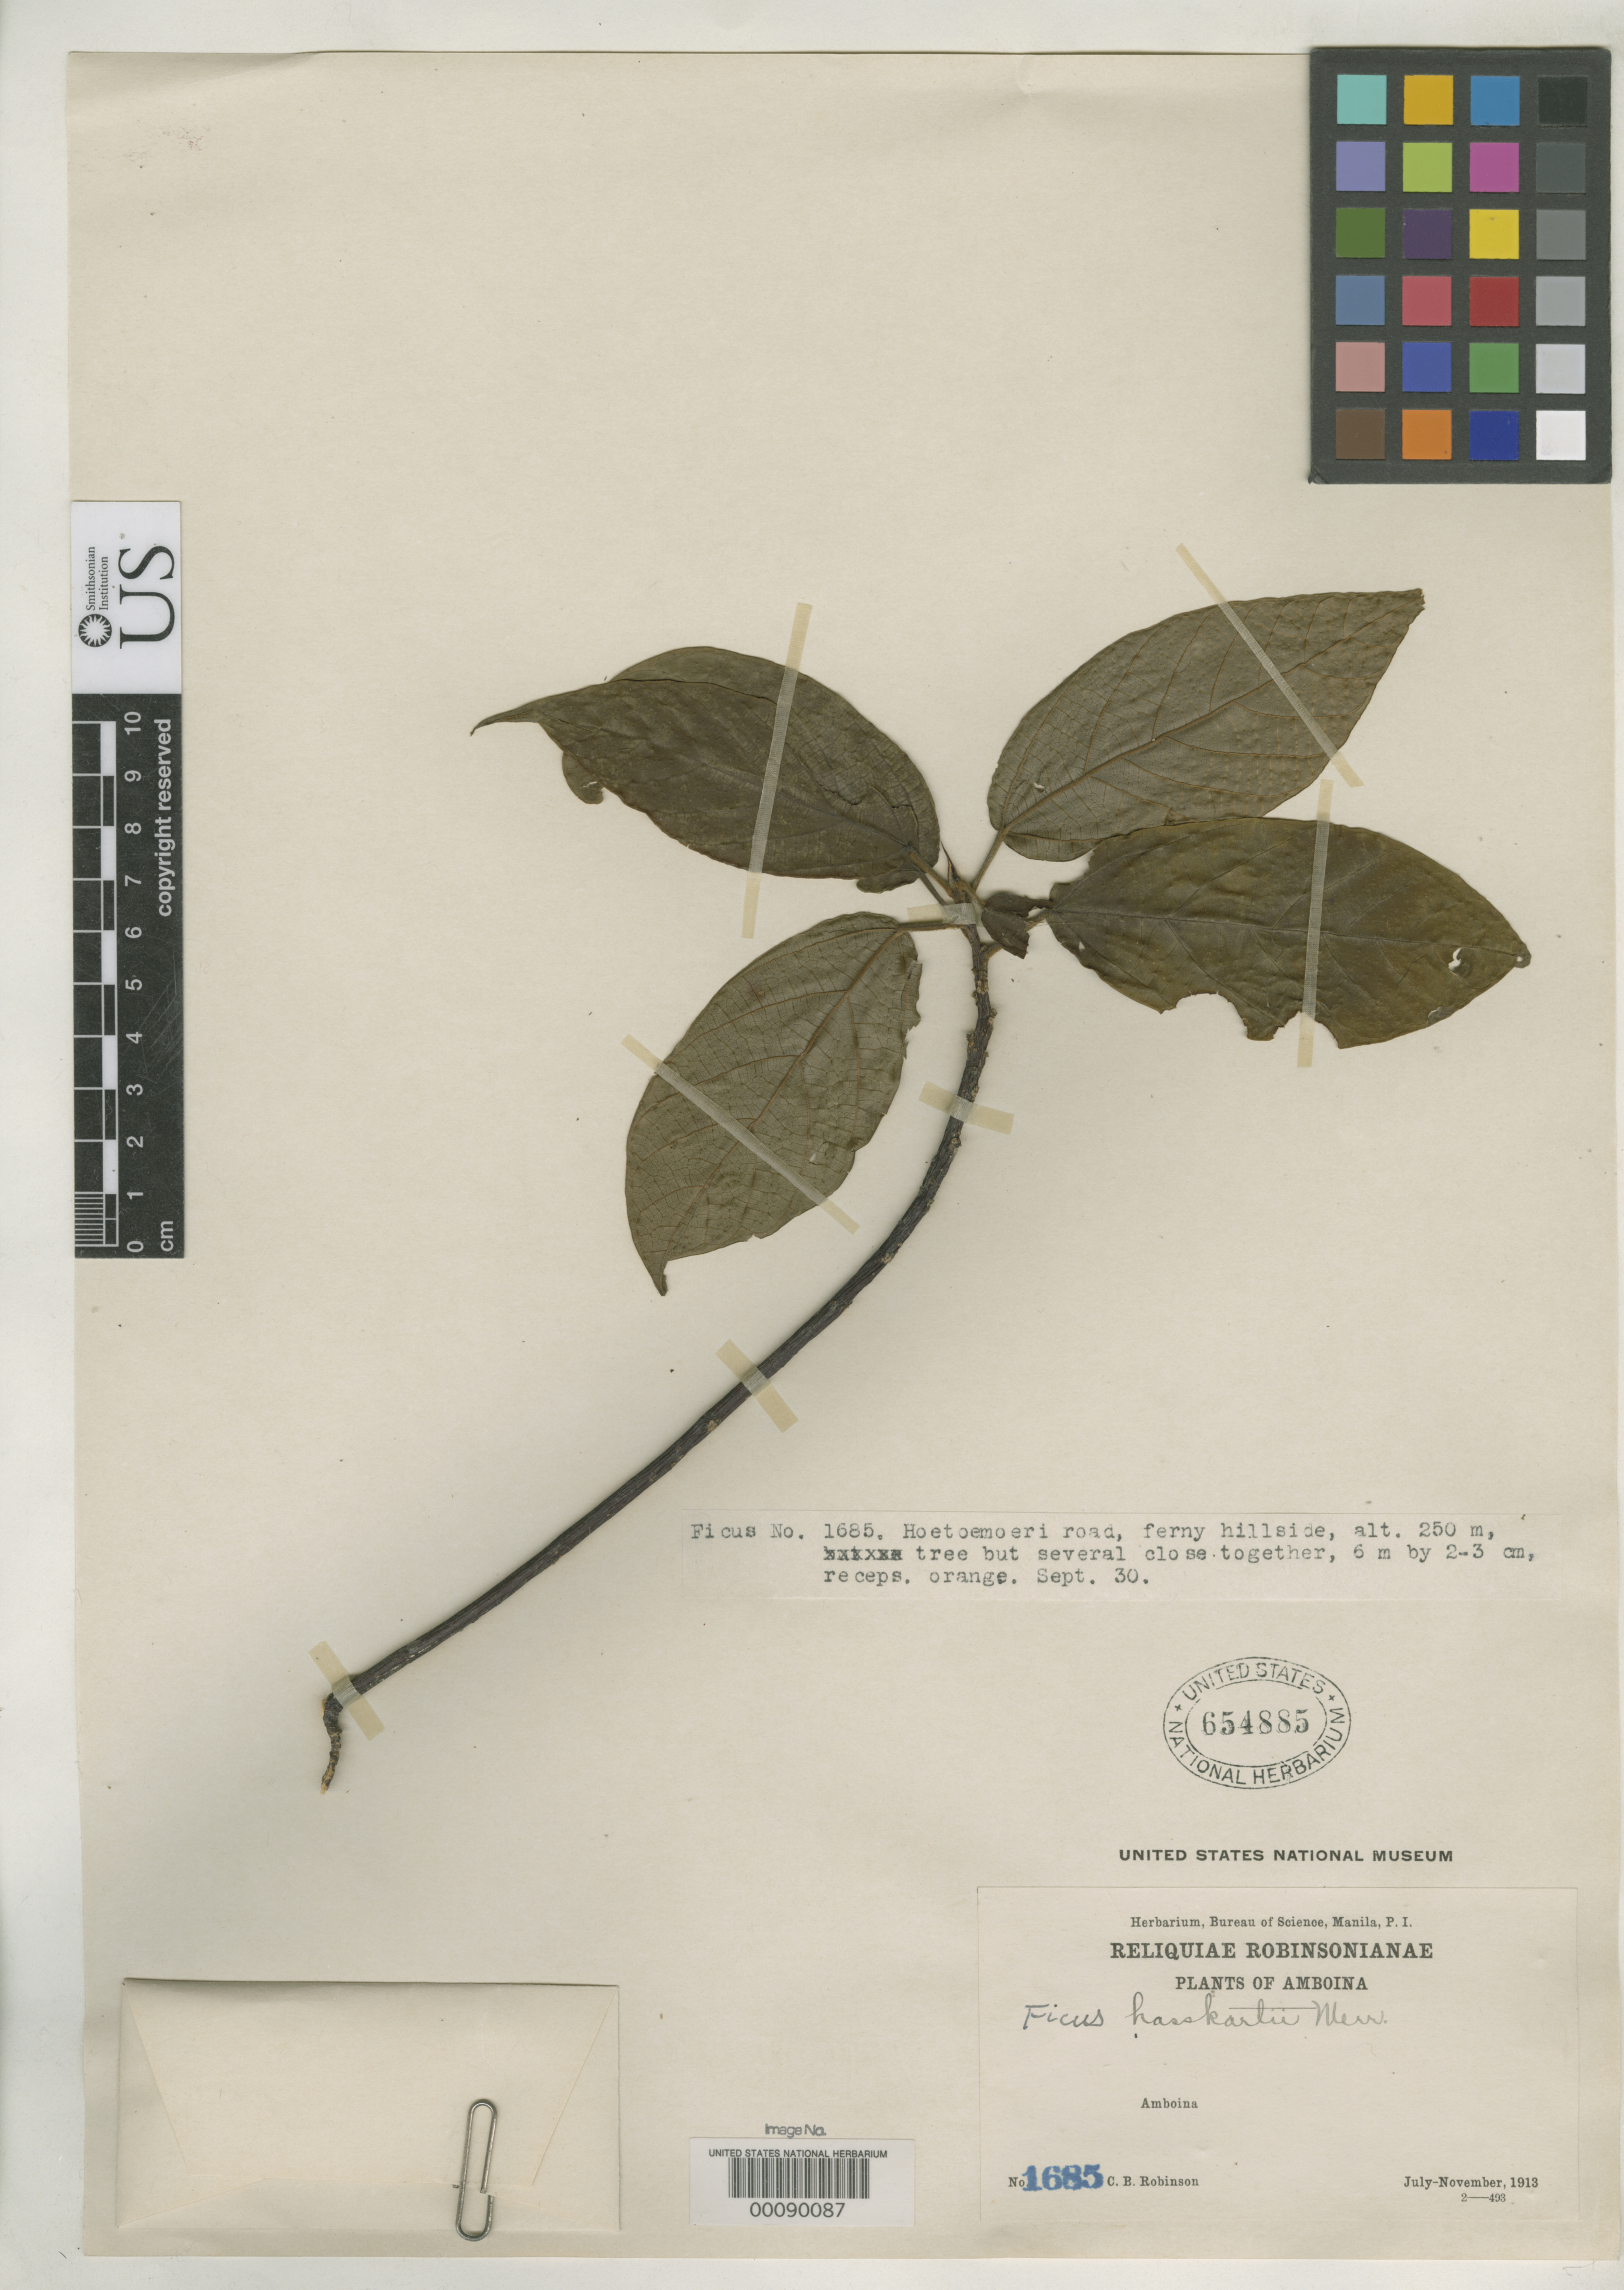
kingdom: Plantae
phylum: Tracheophyta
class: Magnoliopsida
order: Rosales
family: Moraceae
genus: Ficus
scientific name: Ficus hasskarlii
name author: Merr.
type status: Isotype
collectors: C. Robinson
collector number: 1685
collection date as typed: Jul 1913 to -- Nov 1913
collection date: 1913-07/1913-11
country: Indonesia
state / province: Maluku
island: Amboina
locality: Maluku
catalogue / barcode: US 654885